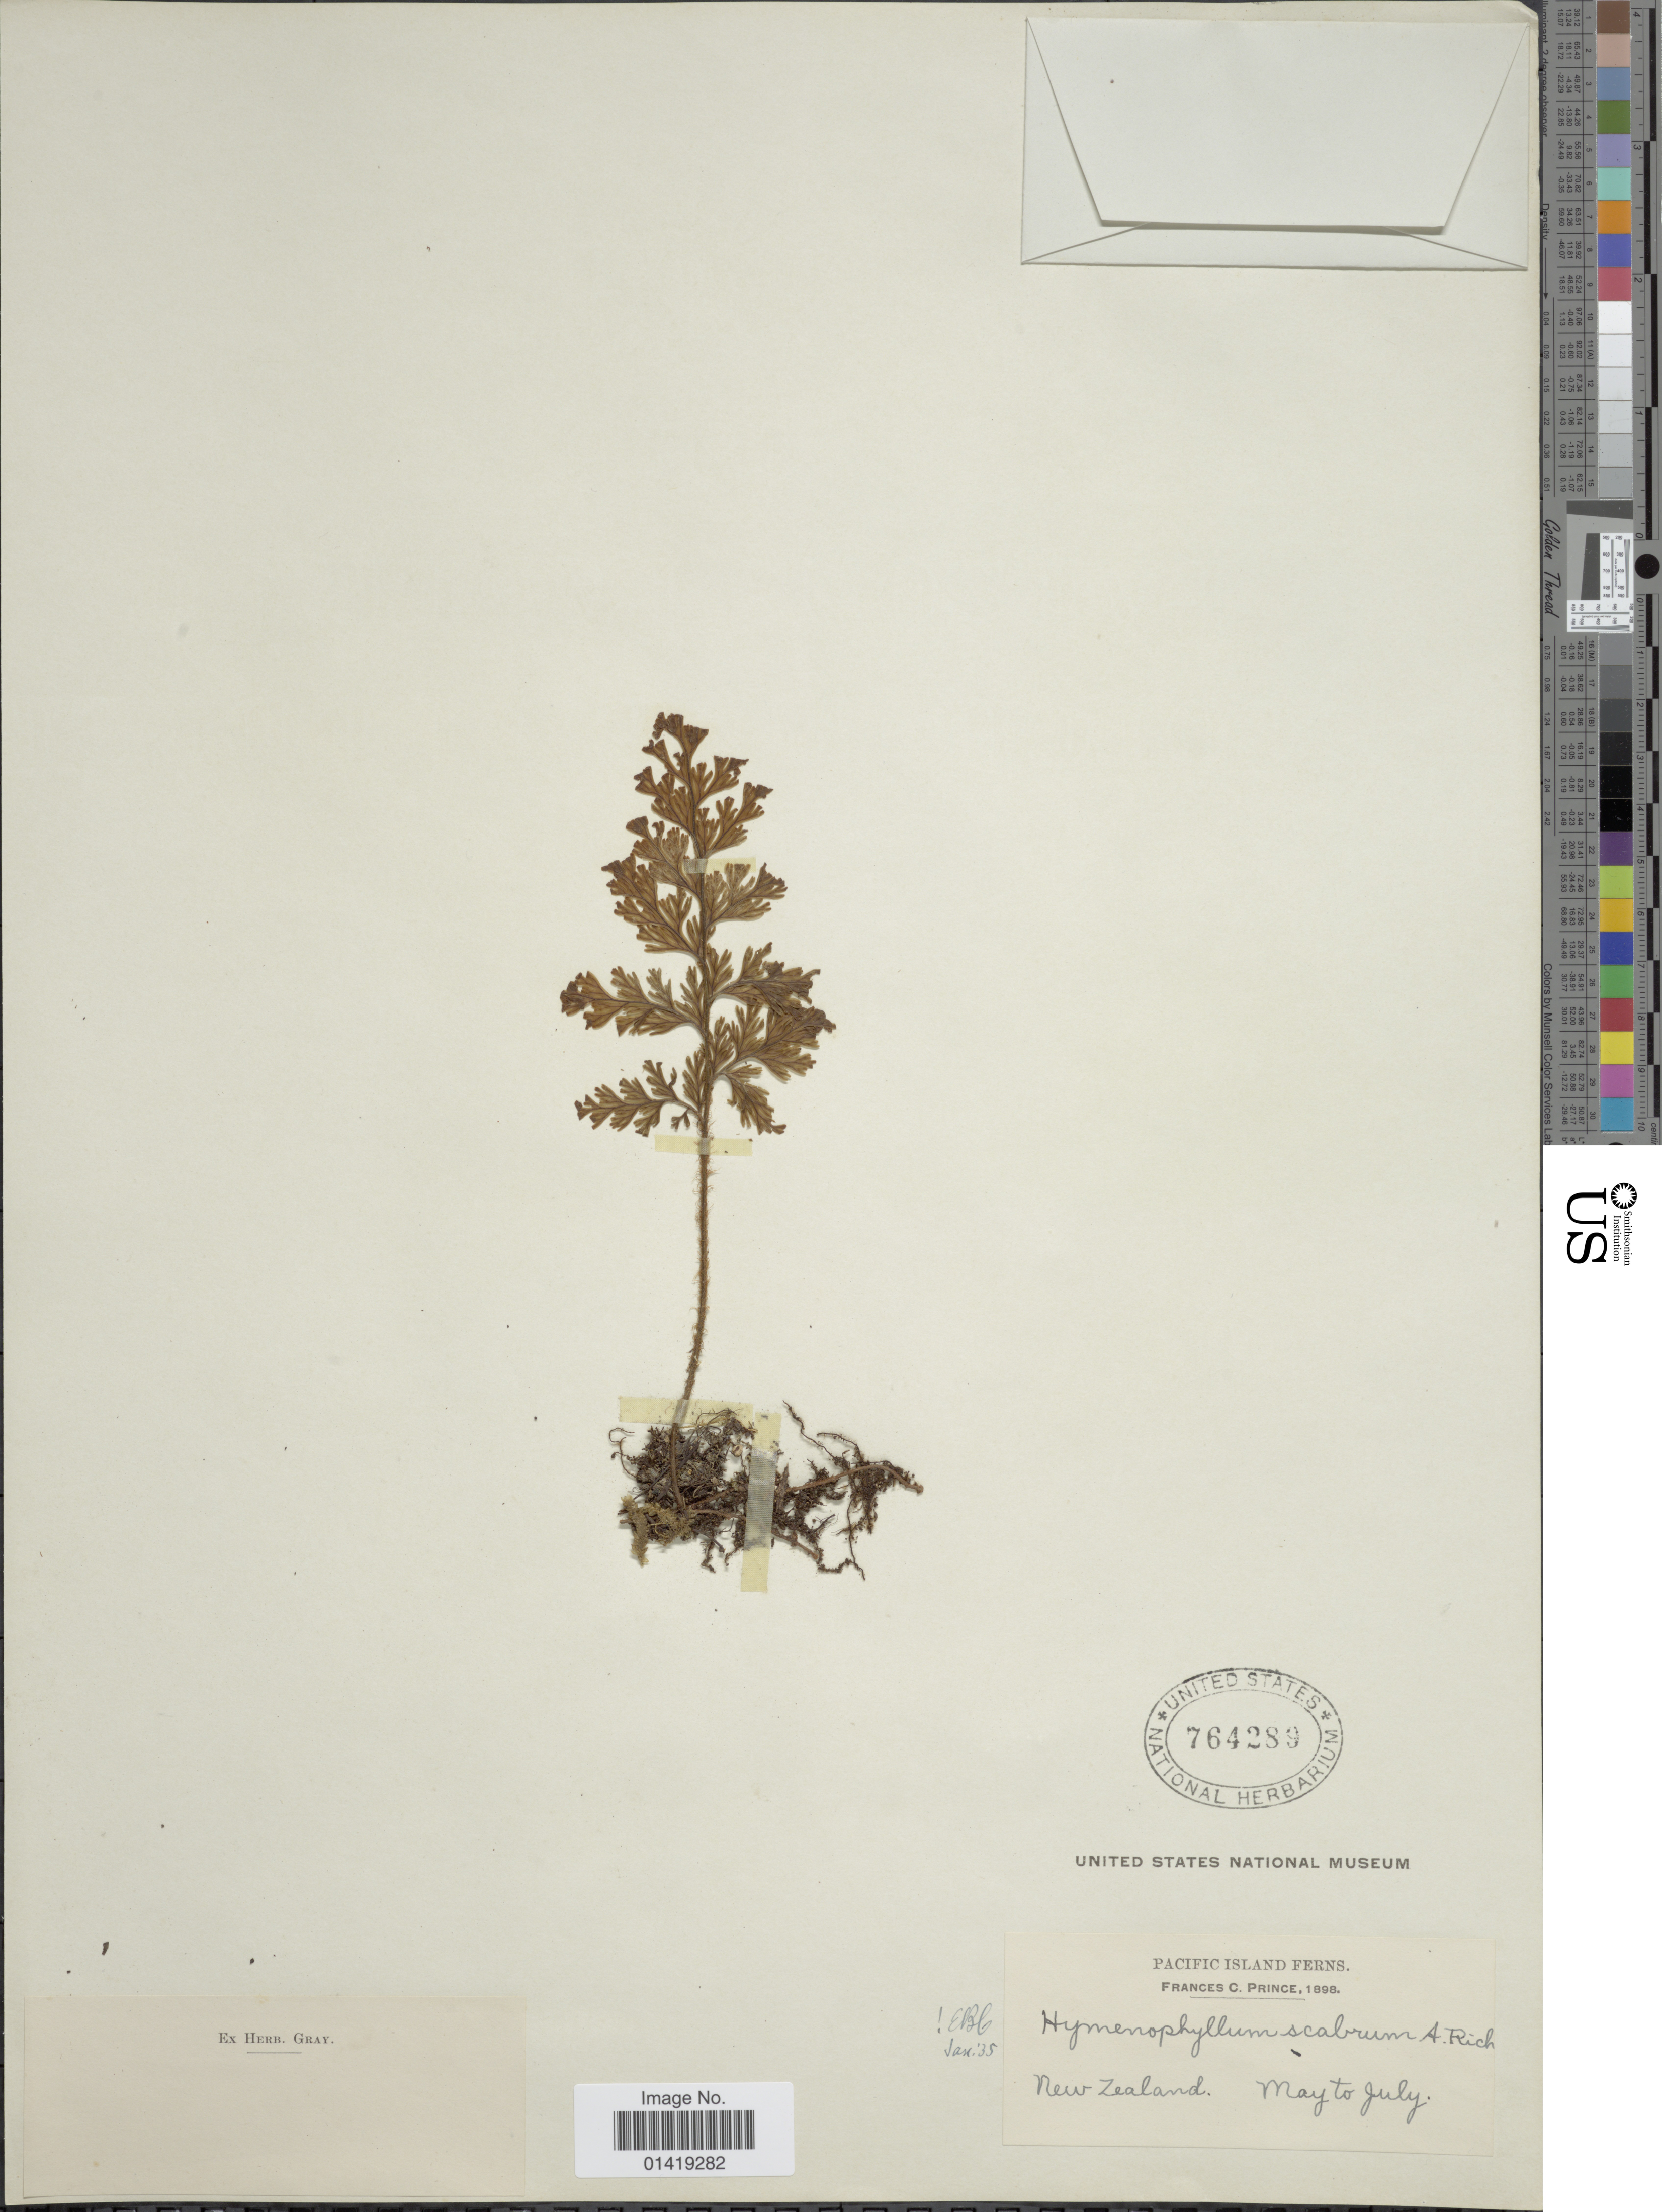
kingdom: Plantae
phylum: Tracheophyta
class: Polypodiopsida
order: Hymenophyllales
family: Hymenophyllaceae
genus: Hymenophyllum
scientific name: Hymenophyllum scabrum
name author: A. Rich.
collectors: F. Prince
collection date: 1898-05/1898-07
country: New Zealand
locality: Pacific Island Ferns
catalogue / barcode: US 764289